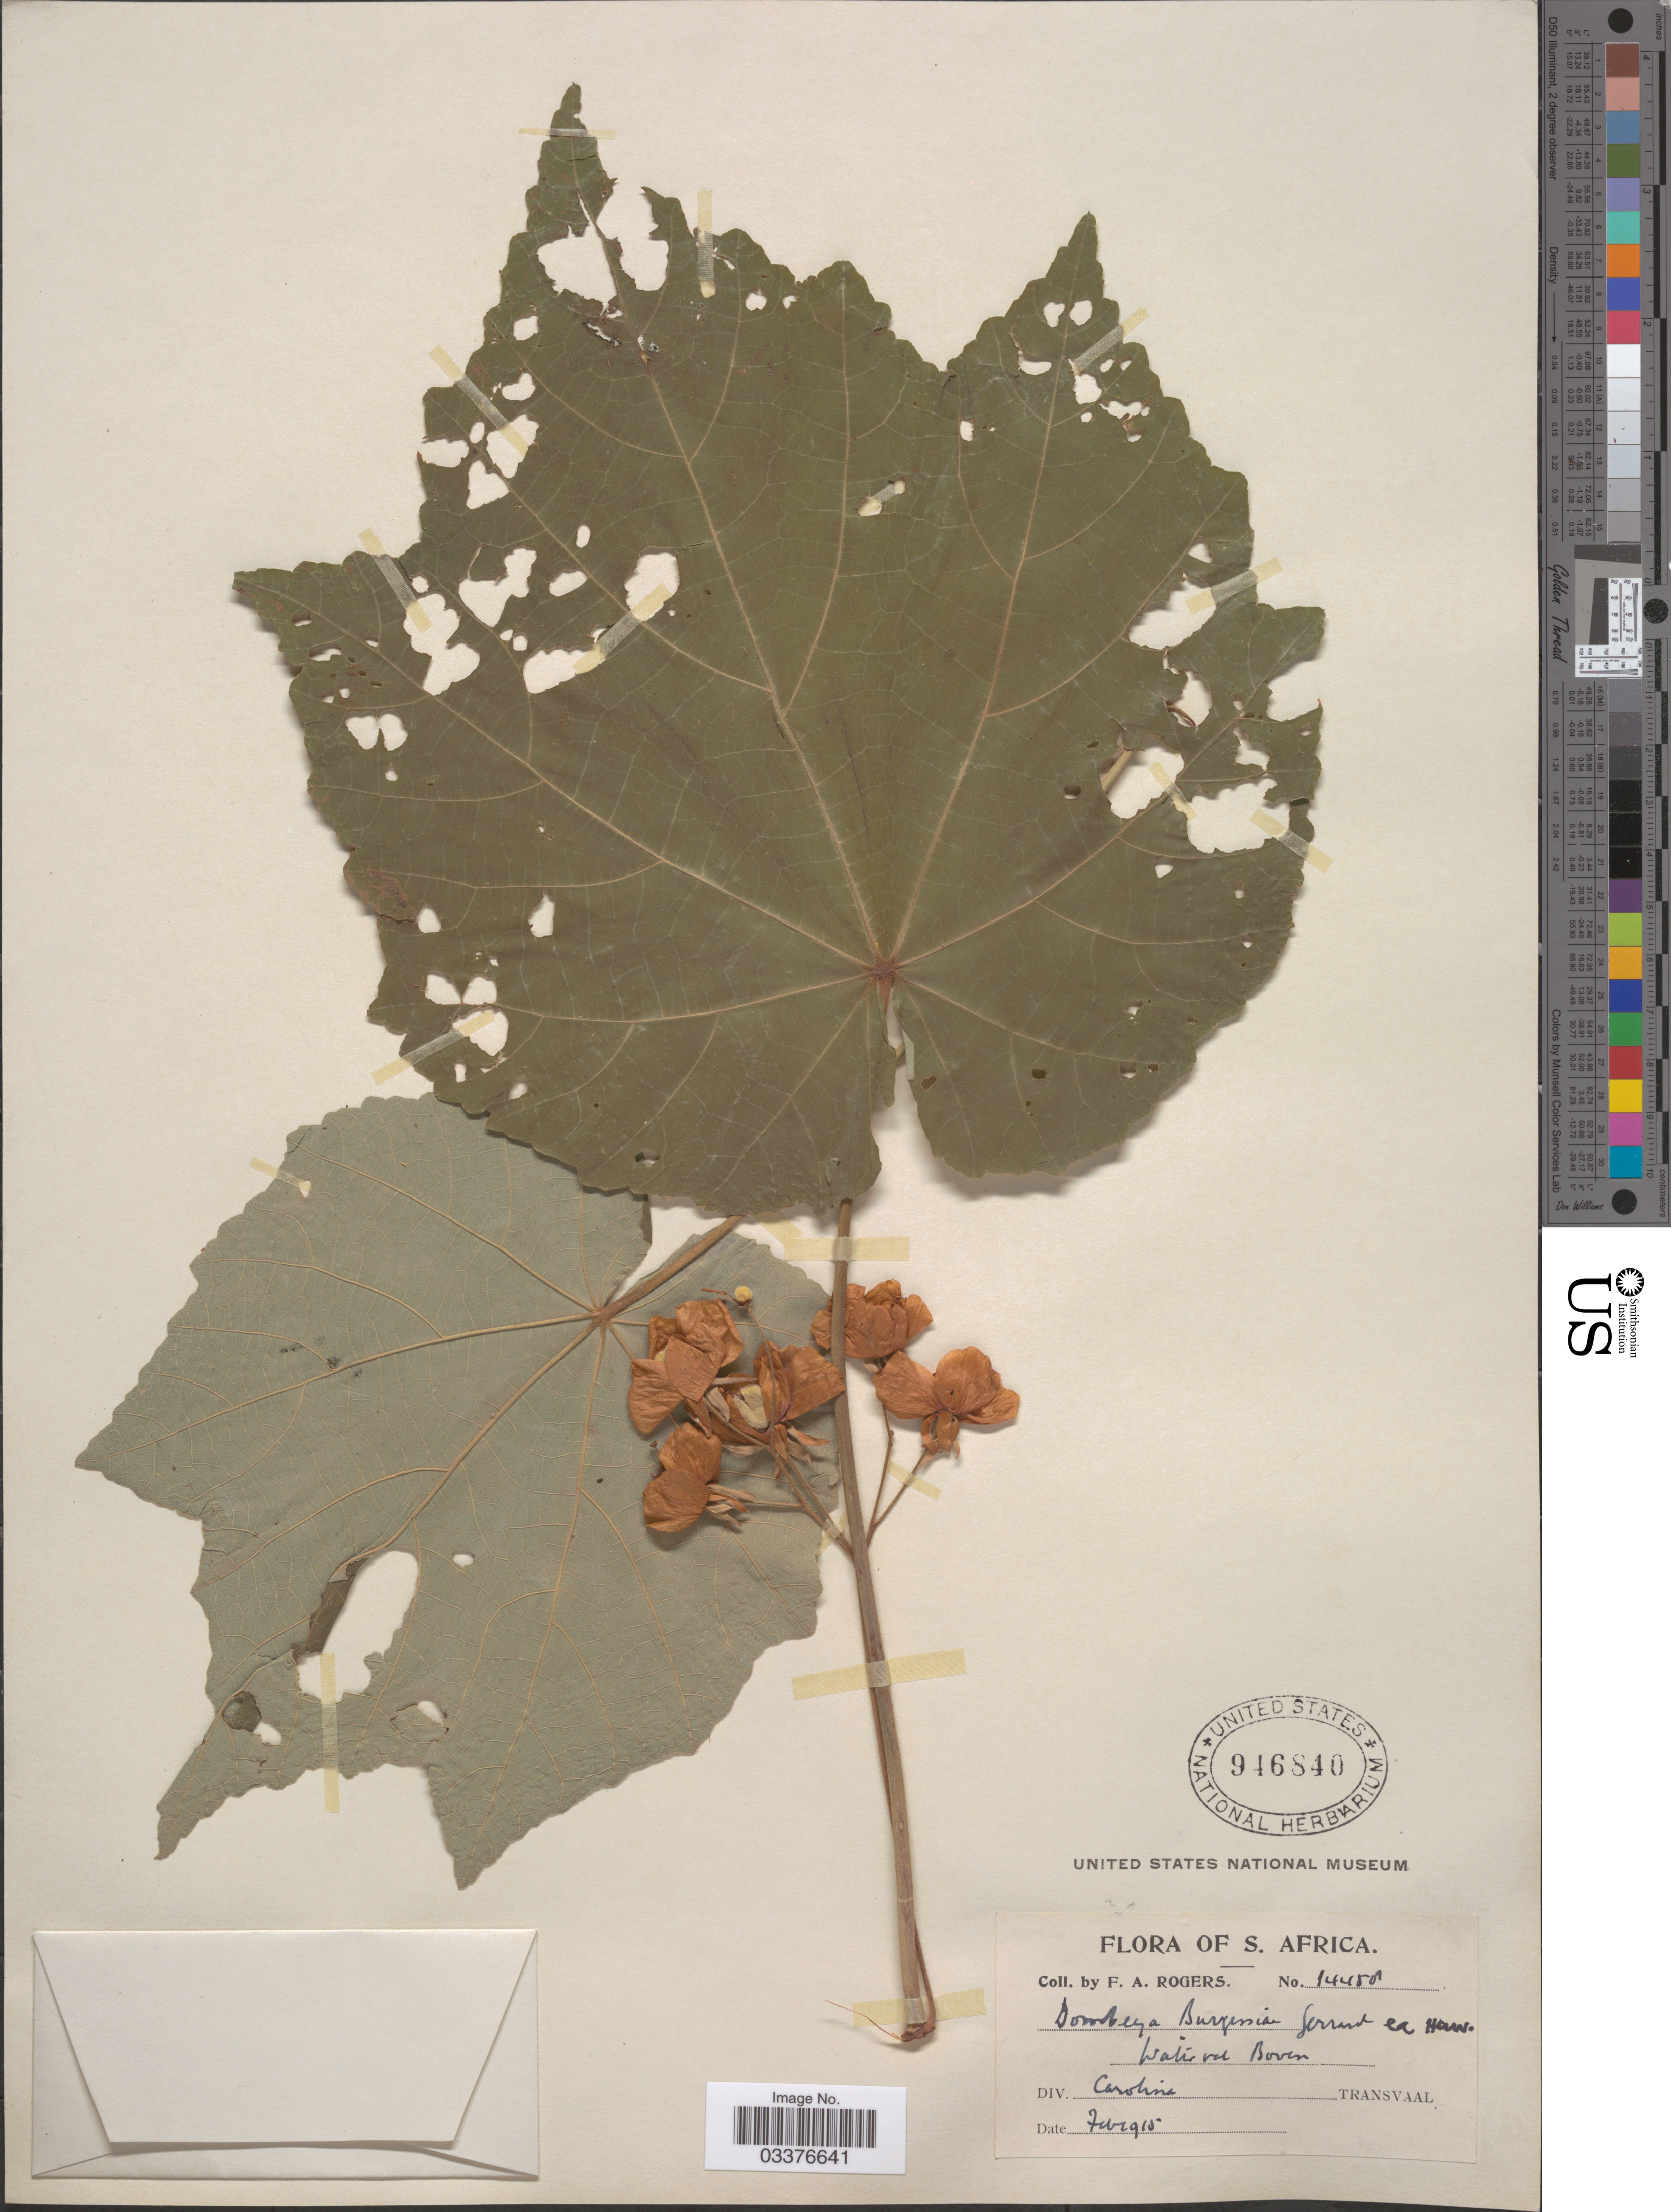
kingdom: Plantae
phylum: Tracheophyta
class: Magnoliopsida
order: Malvales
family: Malvaceae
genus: Dombeya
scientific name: Dombeya burgessiae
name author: Gerrard ex Harv.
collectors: F. A. Rogers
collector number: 14458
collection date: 1915-02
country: South Africa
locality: S. Africa. Div. Carolina. Transvaal.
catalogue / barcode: US 946840